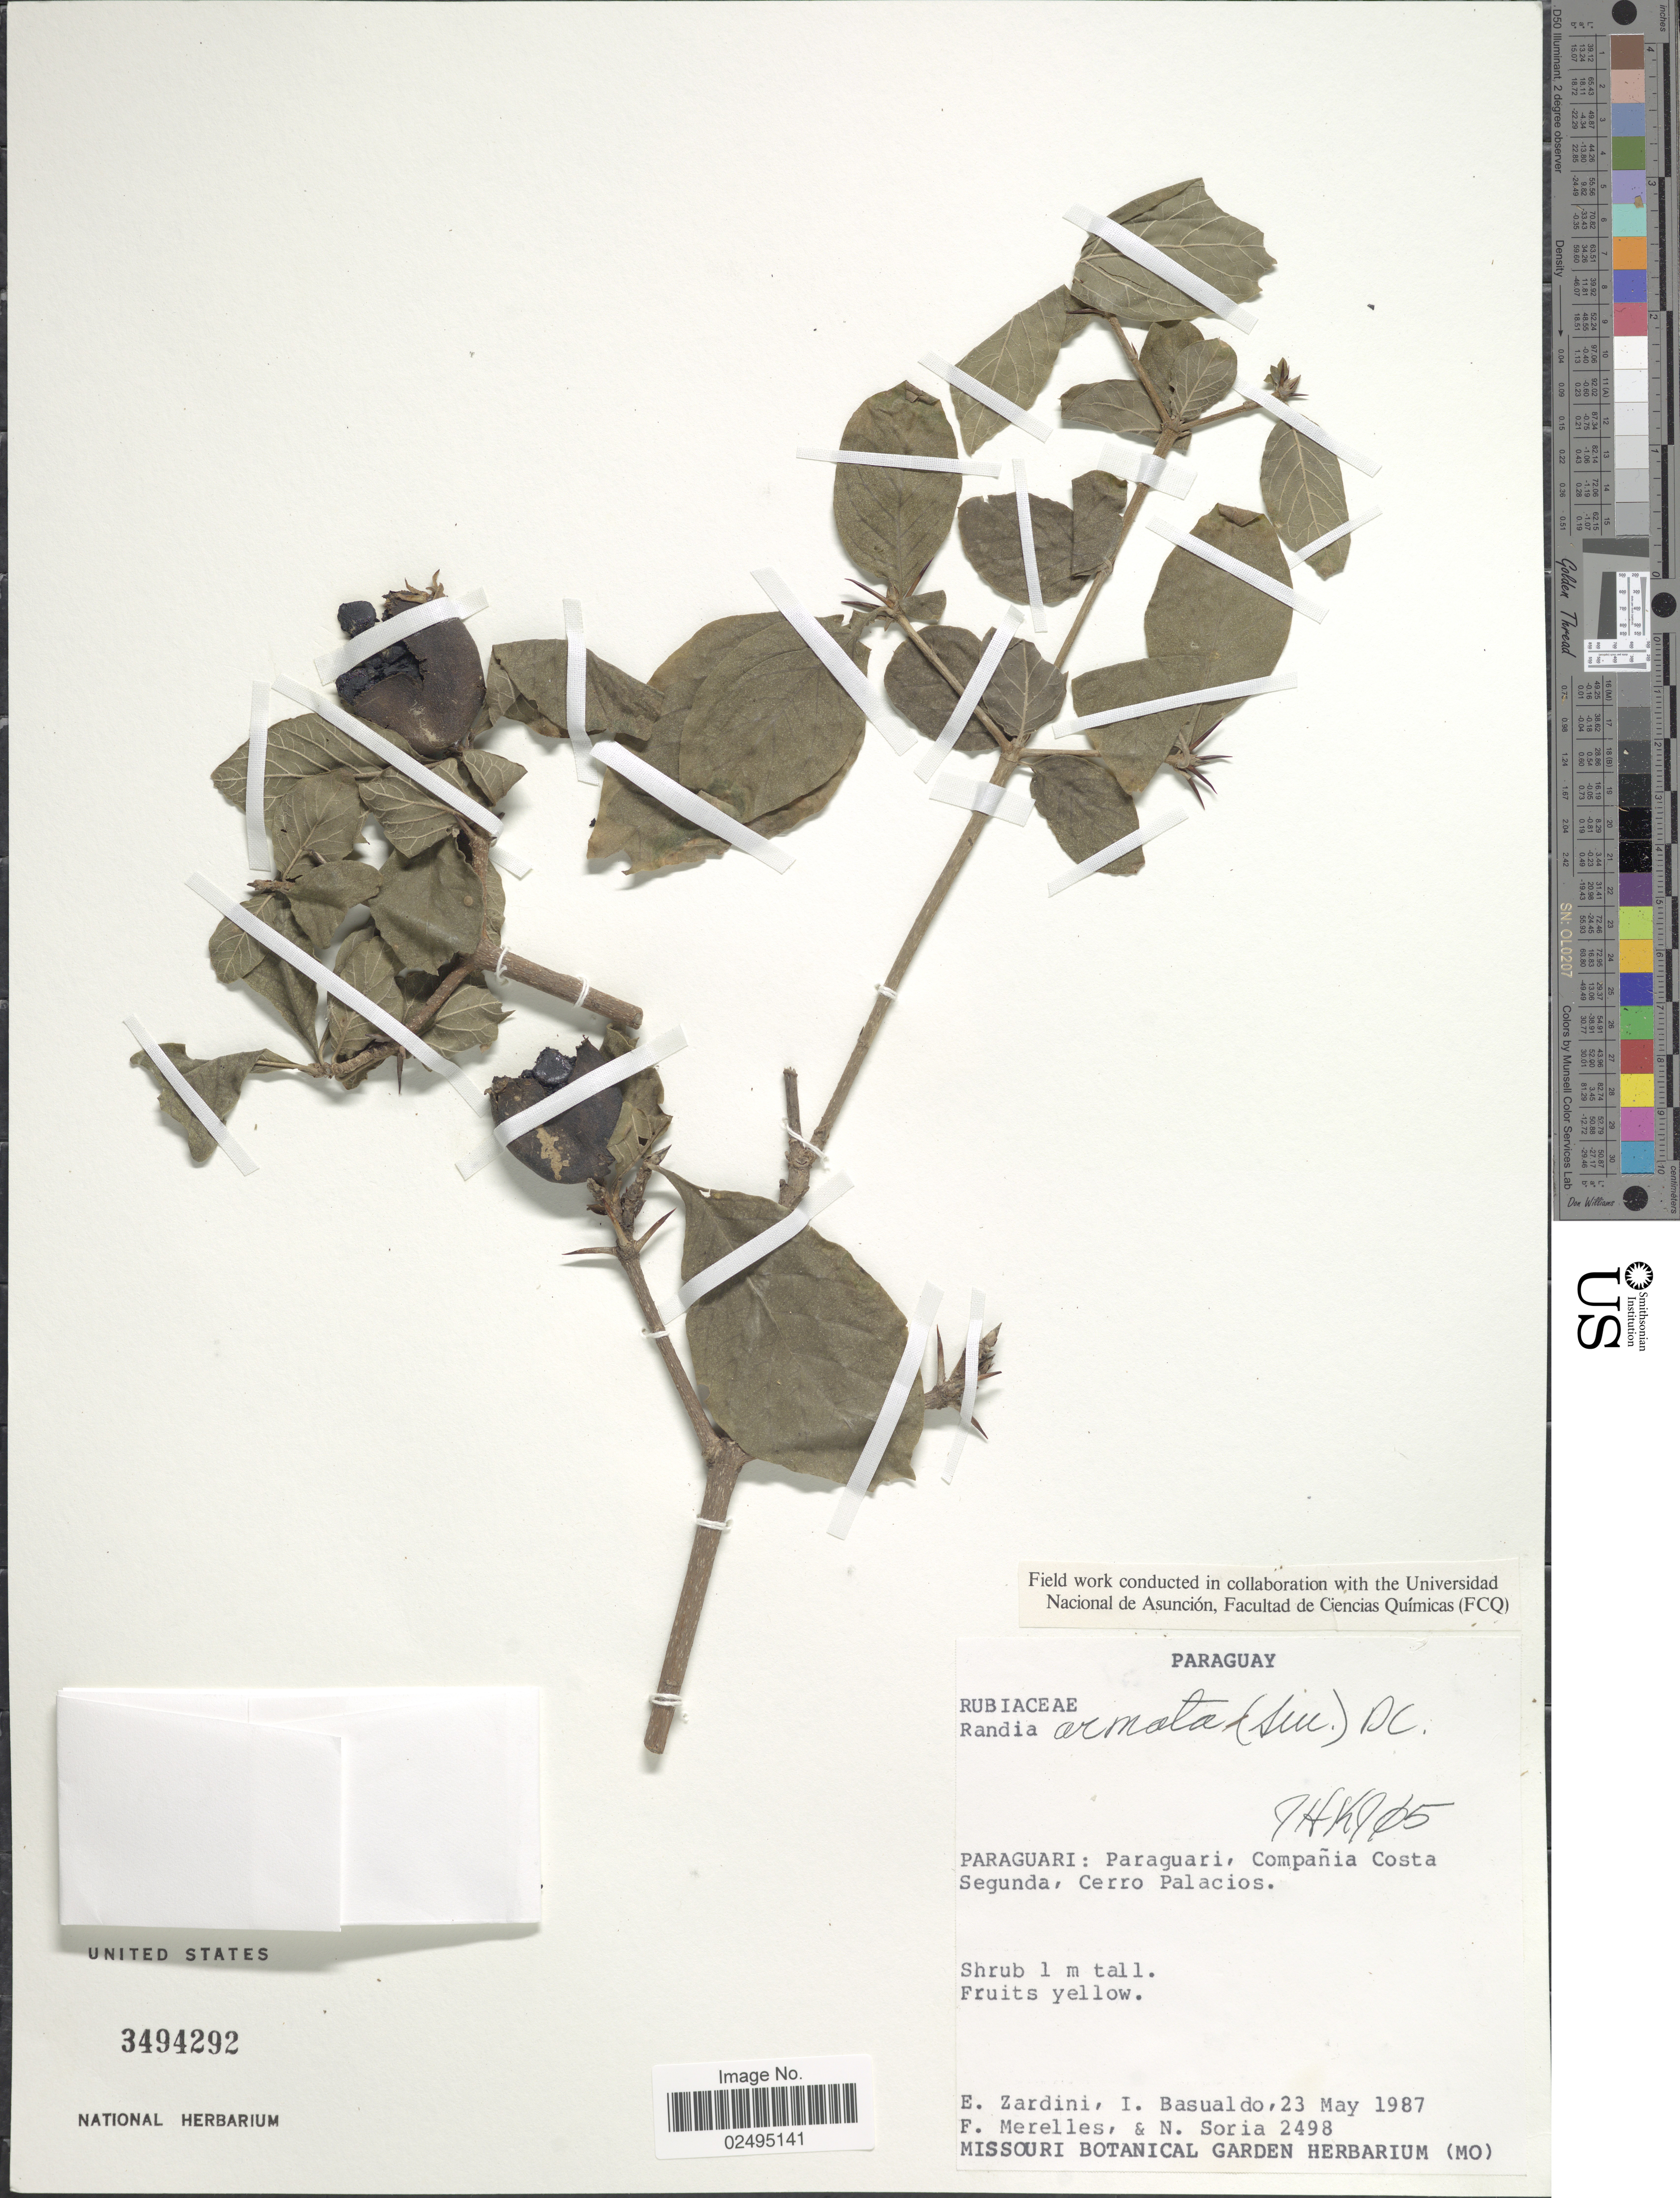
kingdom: Plantae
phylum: Tracheophyta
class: Magnoliopsida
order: Gentianales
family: Rubiaceae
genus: Randia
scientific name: Randia armata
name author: (Sw.) DC.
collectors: E. M. Zardini, I. Basualdo, F. Merelles & N. Soria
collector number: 2498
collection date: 1987-05-23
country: Paraguay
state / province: Paraguari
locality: Paraguari, Compania Costa Segunda, Cerro Palacios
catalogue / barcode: US 3494292